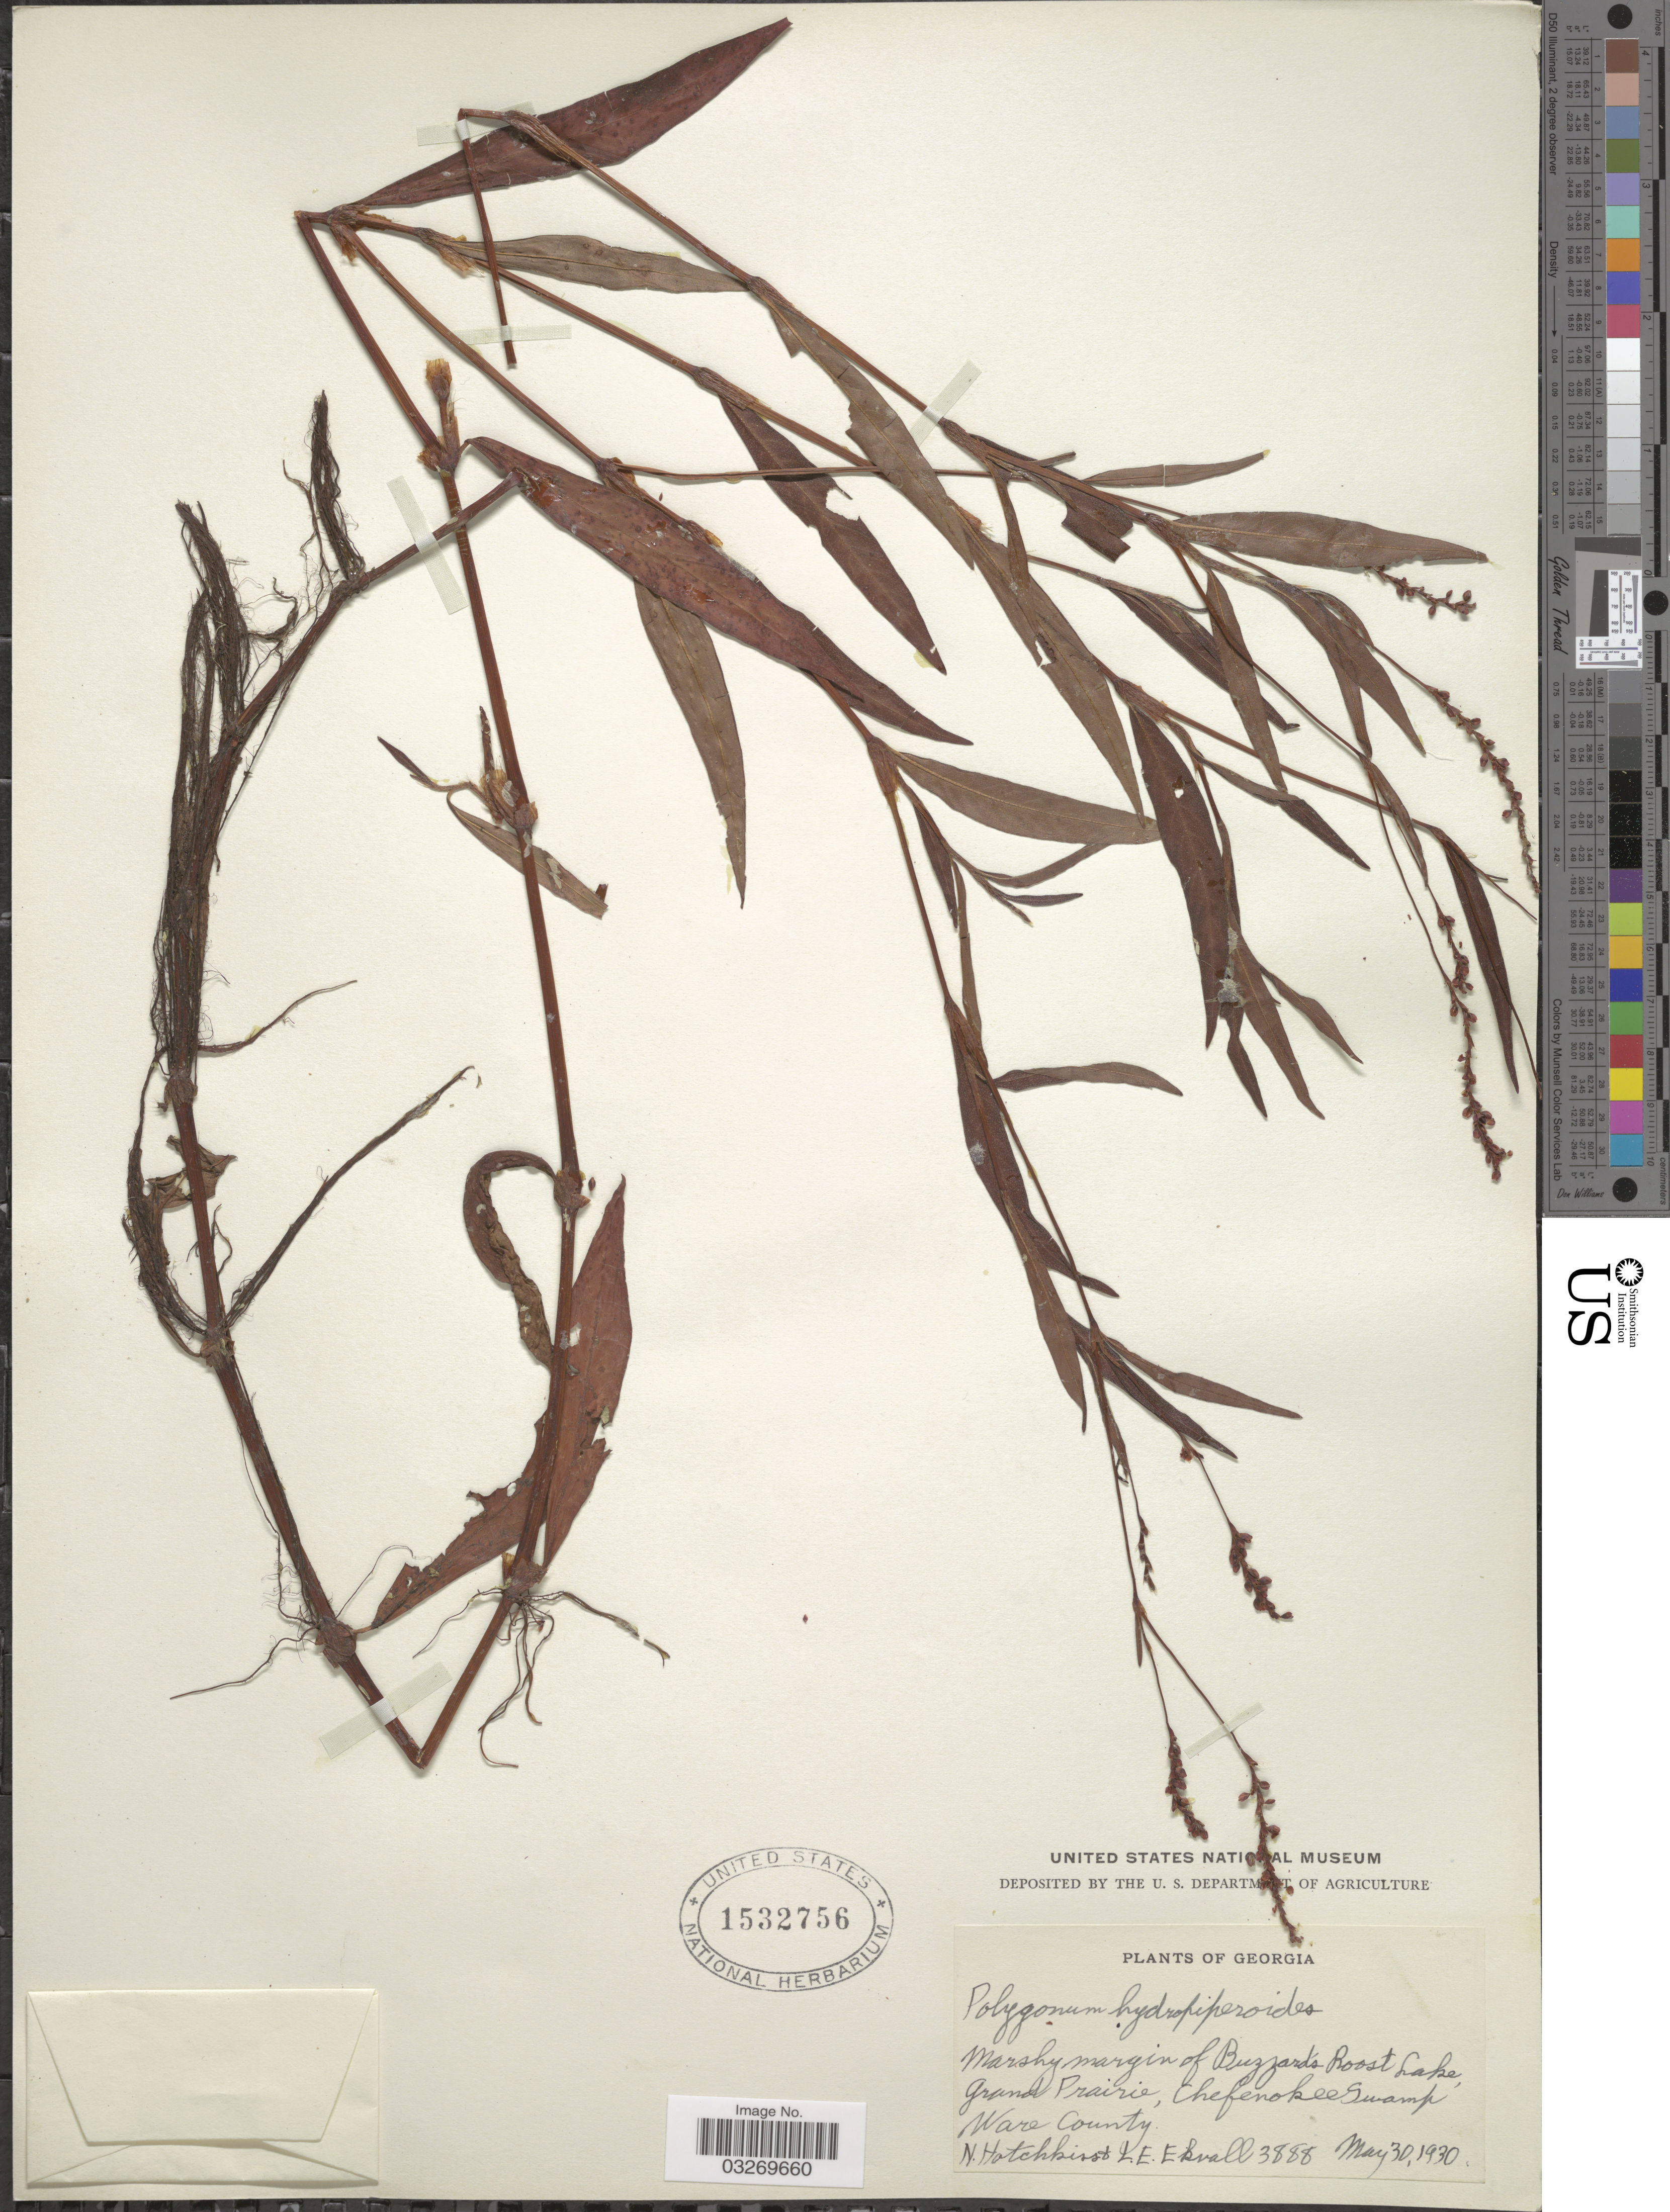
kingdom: Plantae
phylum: Tracheophyta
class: Magnoliopsida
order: Caryophyllales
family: Polygonaceae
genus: Persicaria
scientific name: Persicaria hydropiperoides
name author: (Michx.) Small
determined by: Atha, D. E.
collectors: N. Hotchkiss & L. Ekvall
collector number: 3888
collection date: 1930-05-30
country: United States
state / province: Georgia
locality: Marshy margin of Buzzarts Roost Lake, Grand Prairie, Chefenokee Swamp, Ware County.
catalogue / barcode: US 1532756